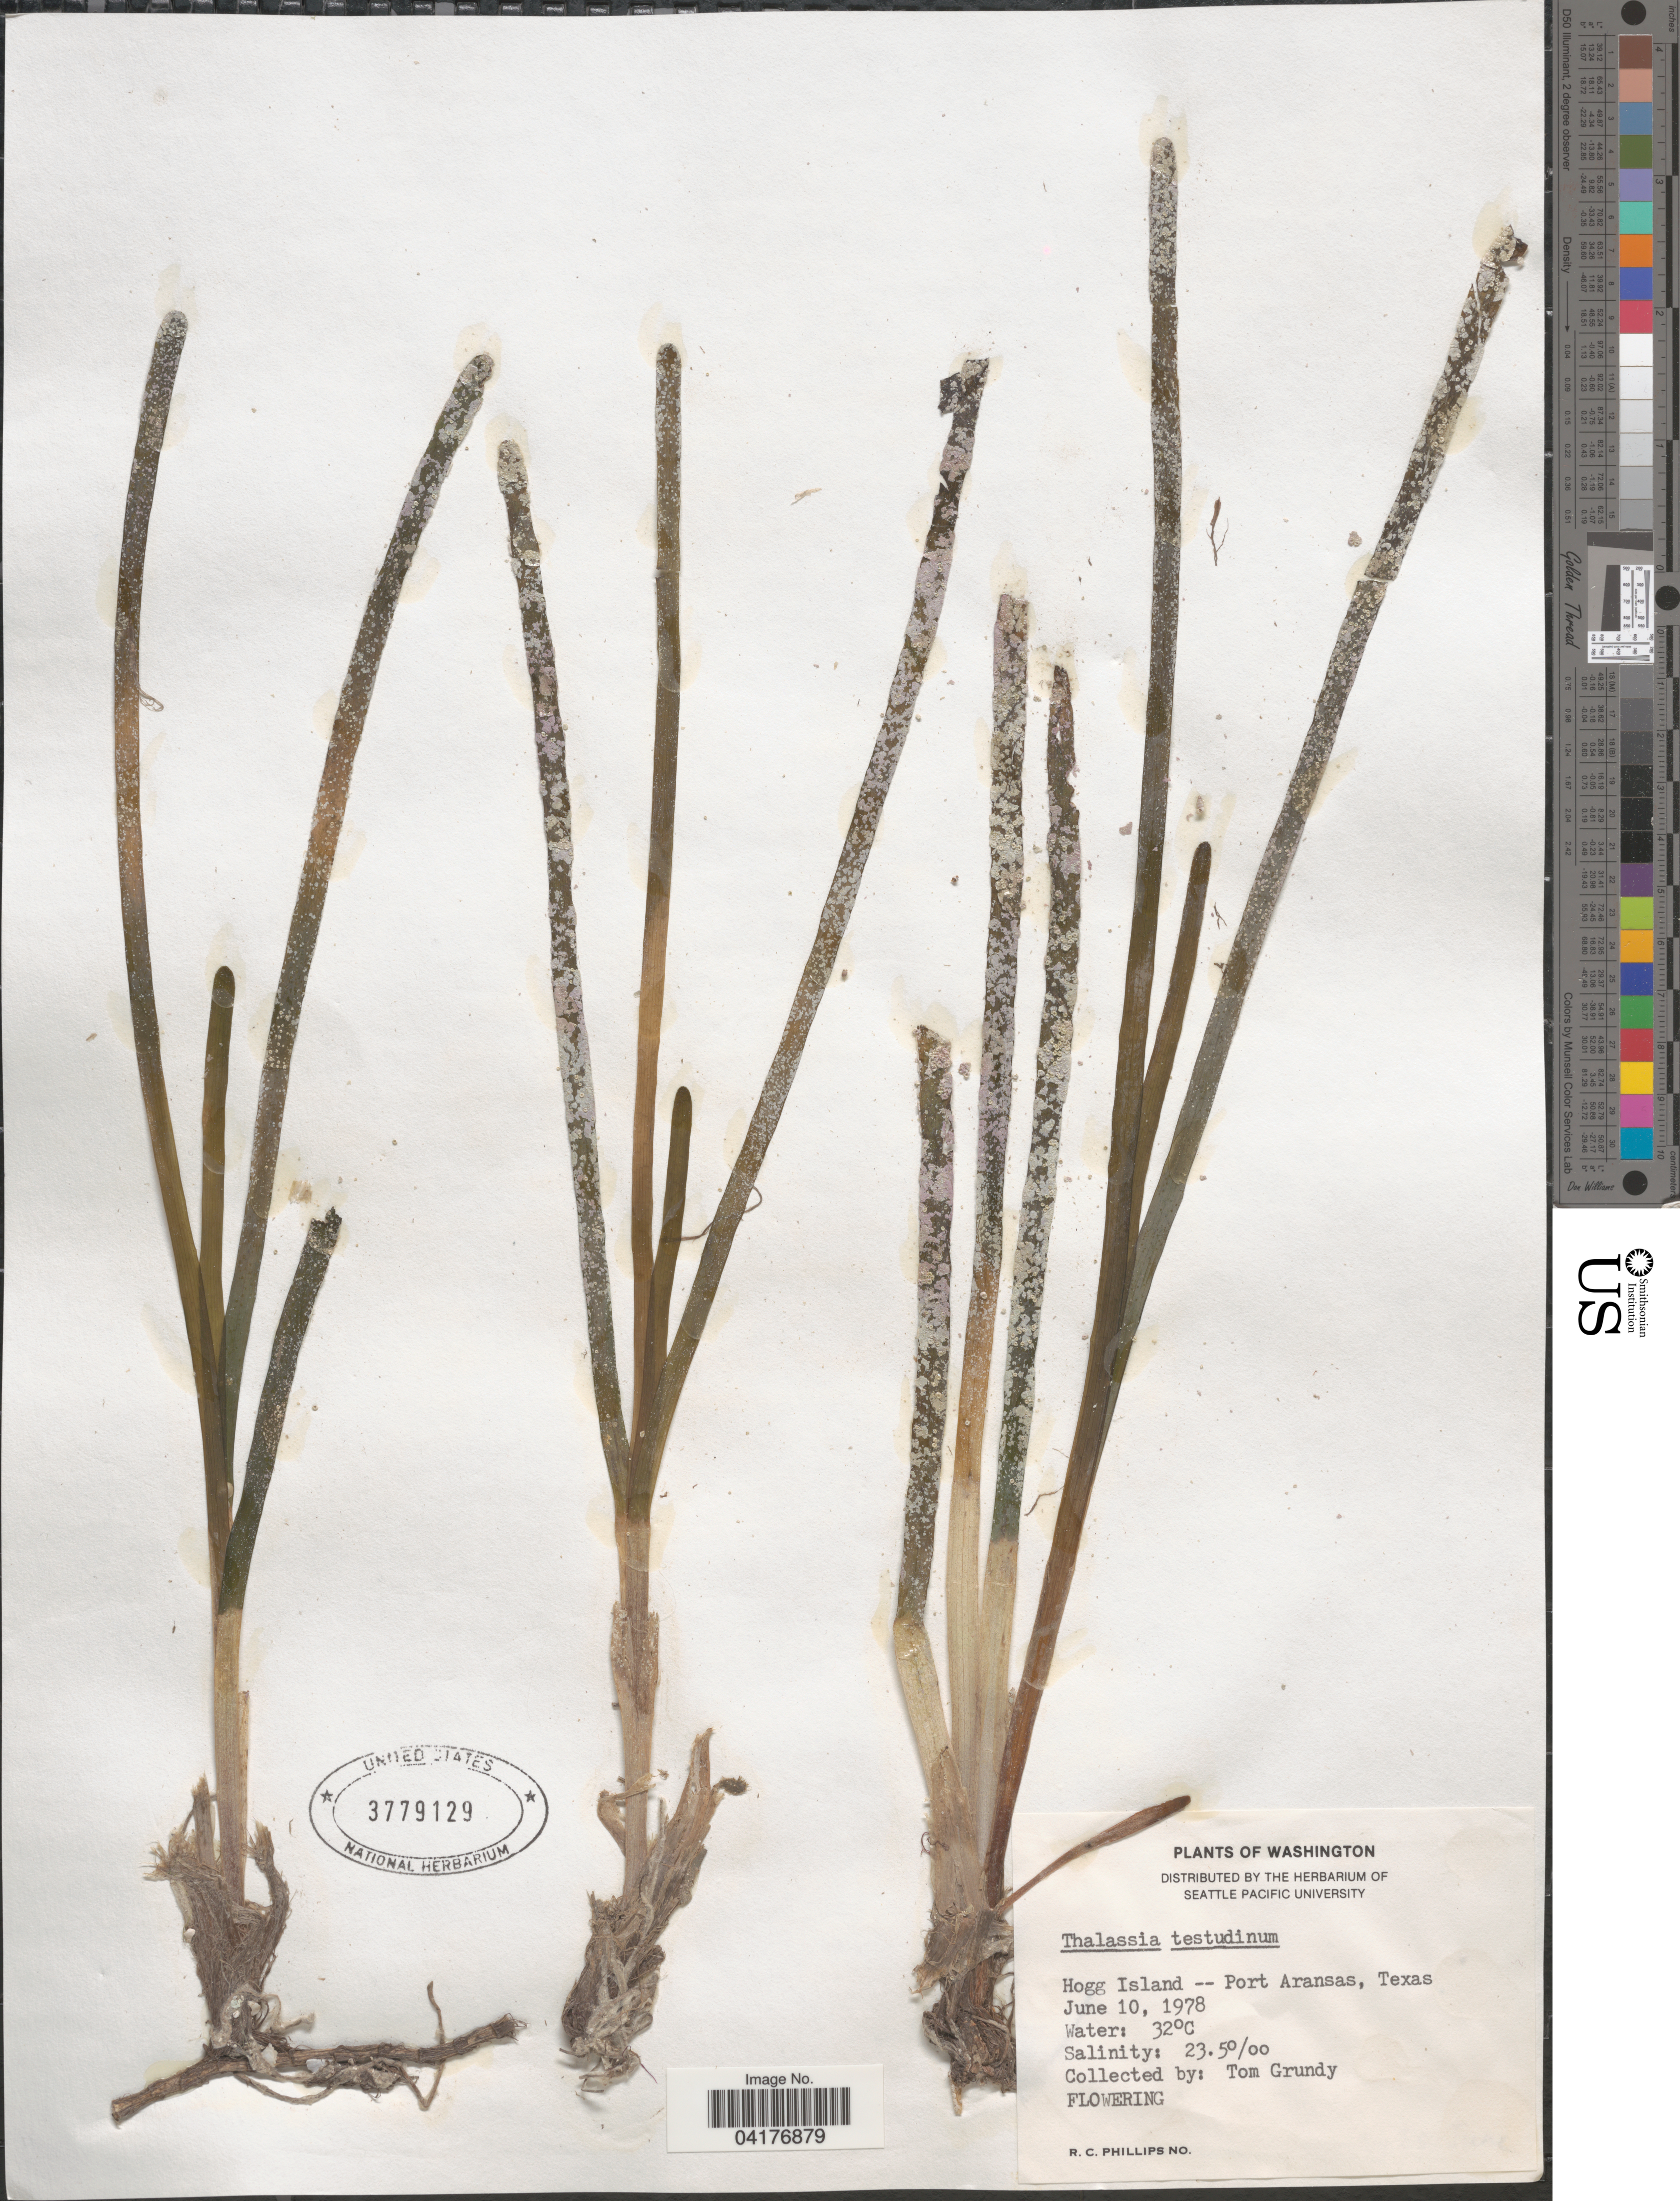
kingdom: Plantae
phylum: Tracheophyta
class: Liliopsida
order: Alismatales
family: Hydrocharitaceae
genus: Thalassia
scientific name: Thalassia testudinum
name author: Banks & Sol. ex K.D. Koenig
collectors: T. Grundy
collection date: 1978-06-10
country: United States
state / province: Texas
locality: Hogg Island -- Port Aransas.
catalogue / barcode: US 3779129